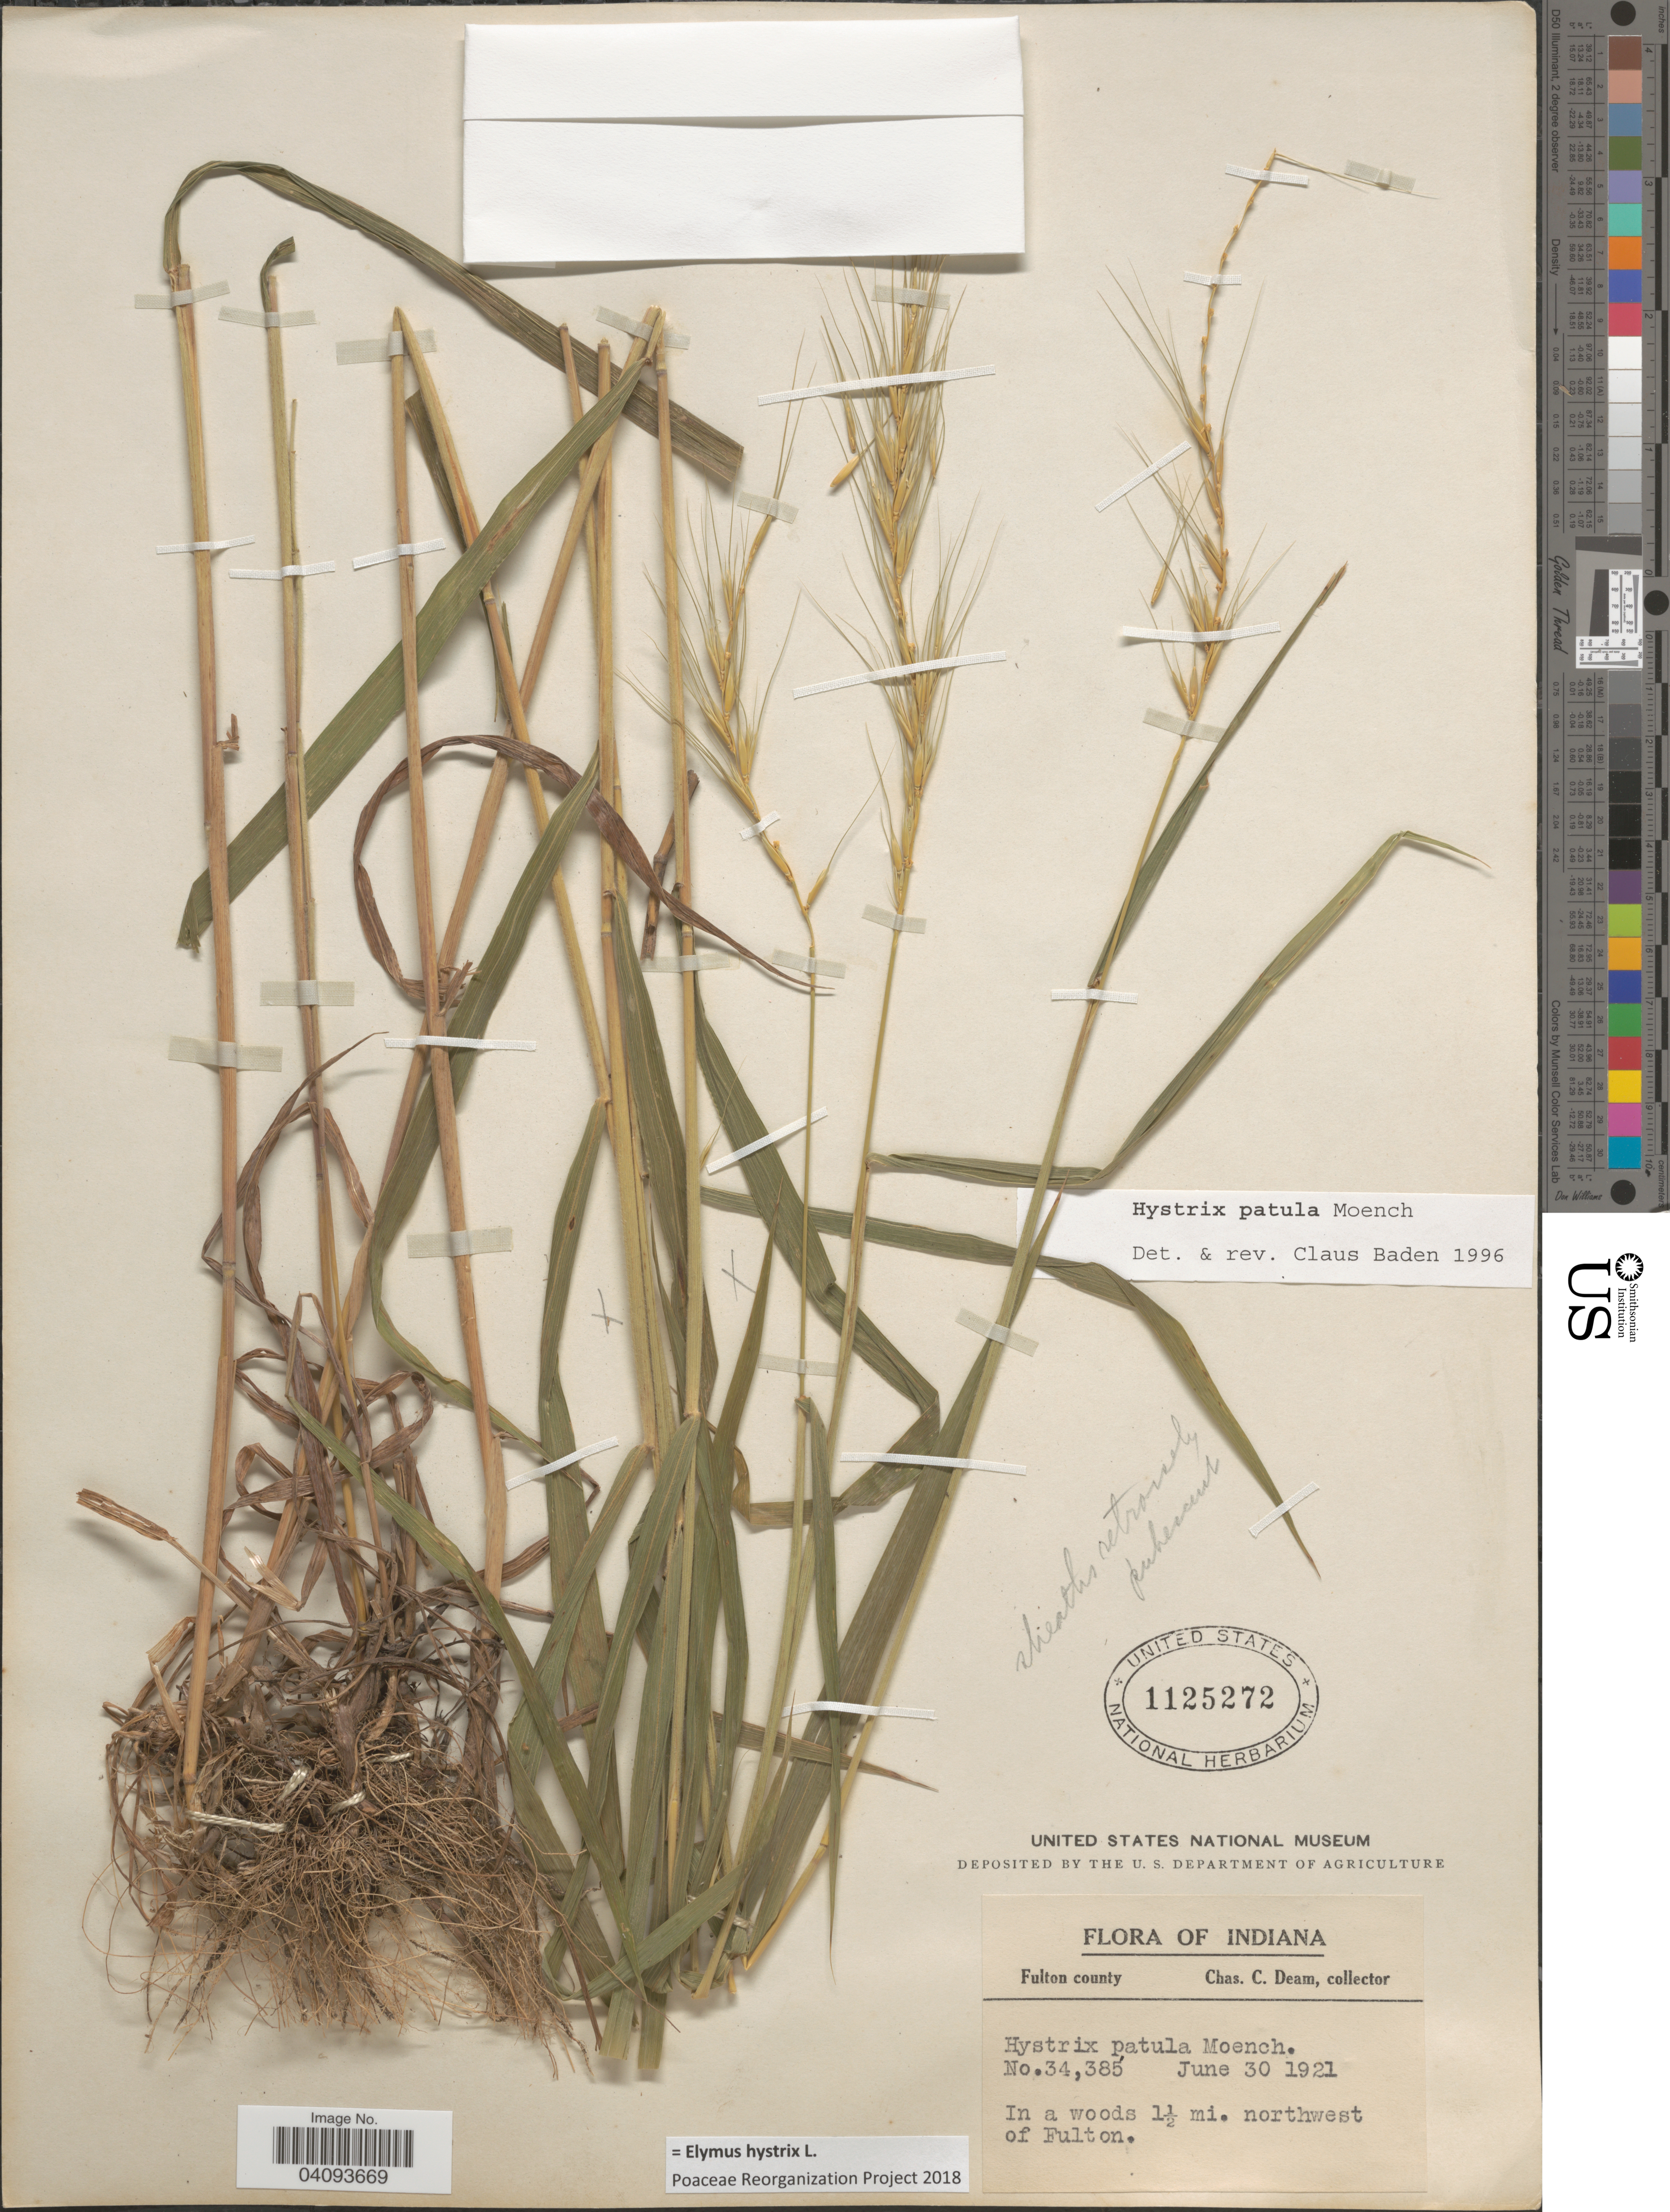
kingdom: Plantae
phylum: Tracheophyta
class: Liliopsida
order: Poales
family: Poaceae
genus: Elymus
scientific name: Elymus hystrix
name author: L.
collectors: C. C. Deam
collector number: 34385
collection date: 1921-06-30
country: United States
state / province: Indiana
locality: Fulton county. In a woods 1½ mi. northwest of Fulton.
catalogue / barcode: US 1125272